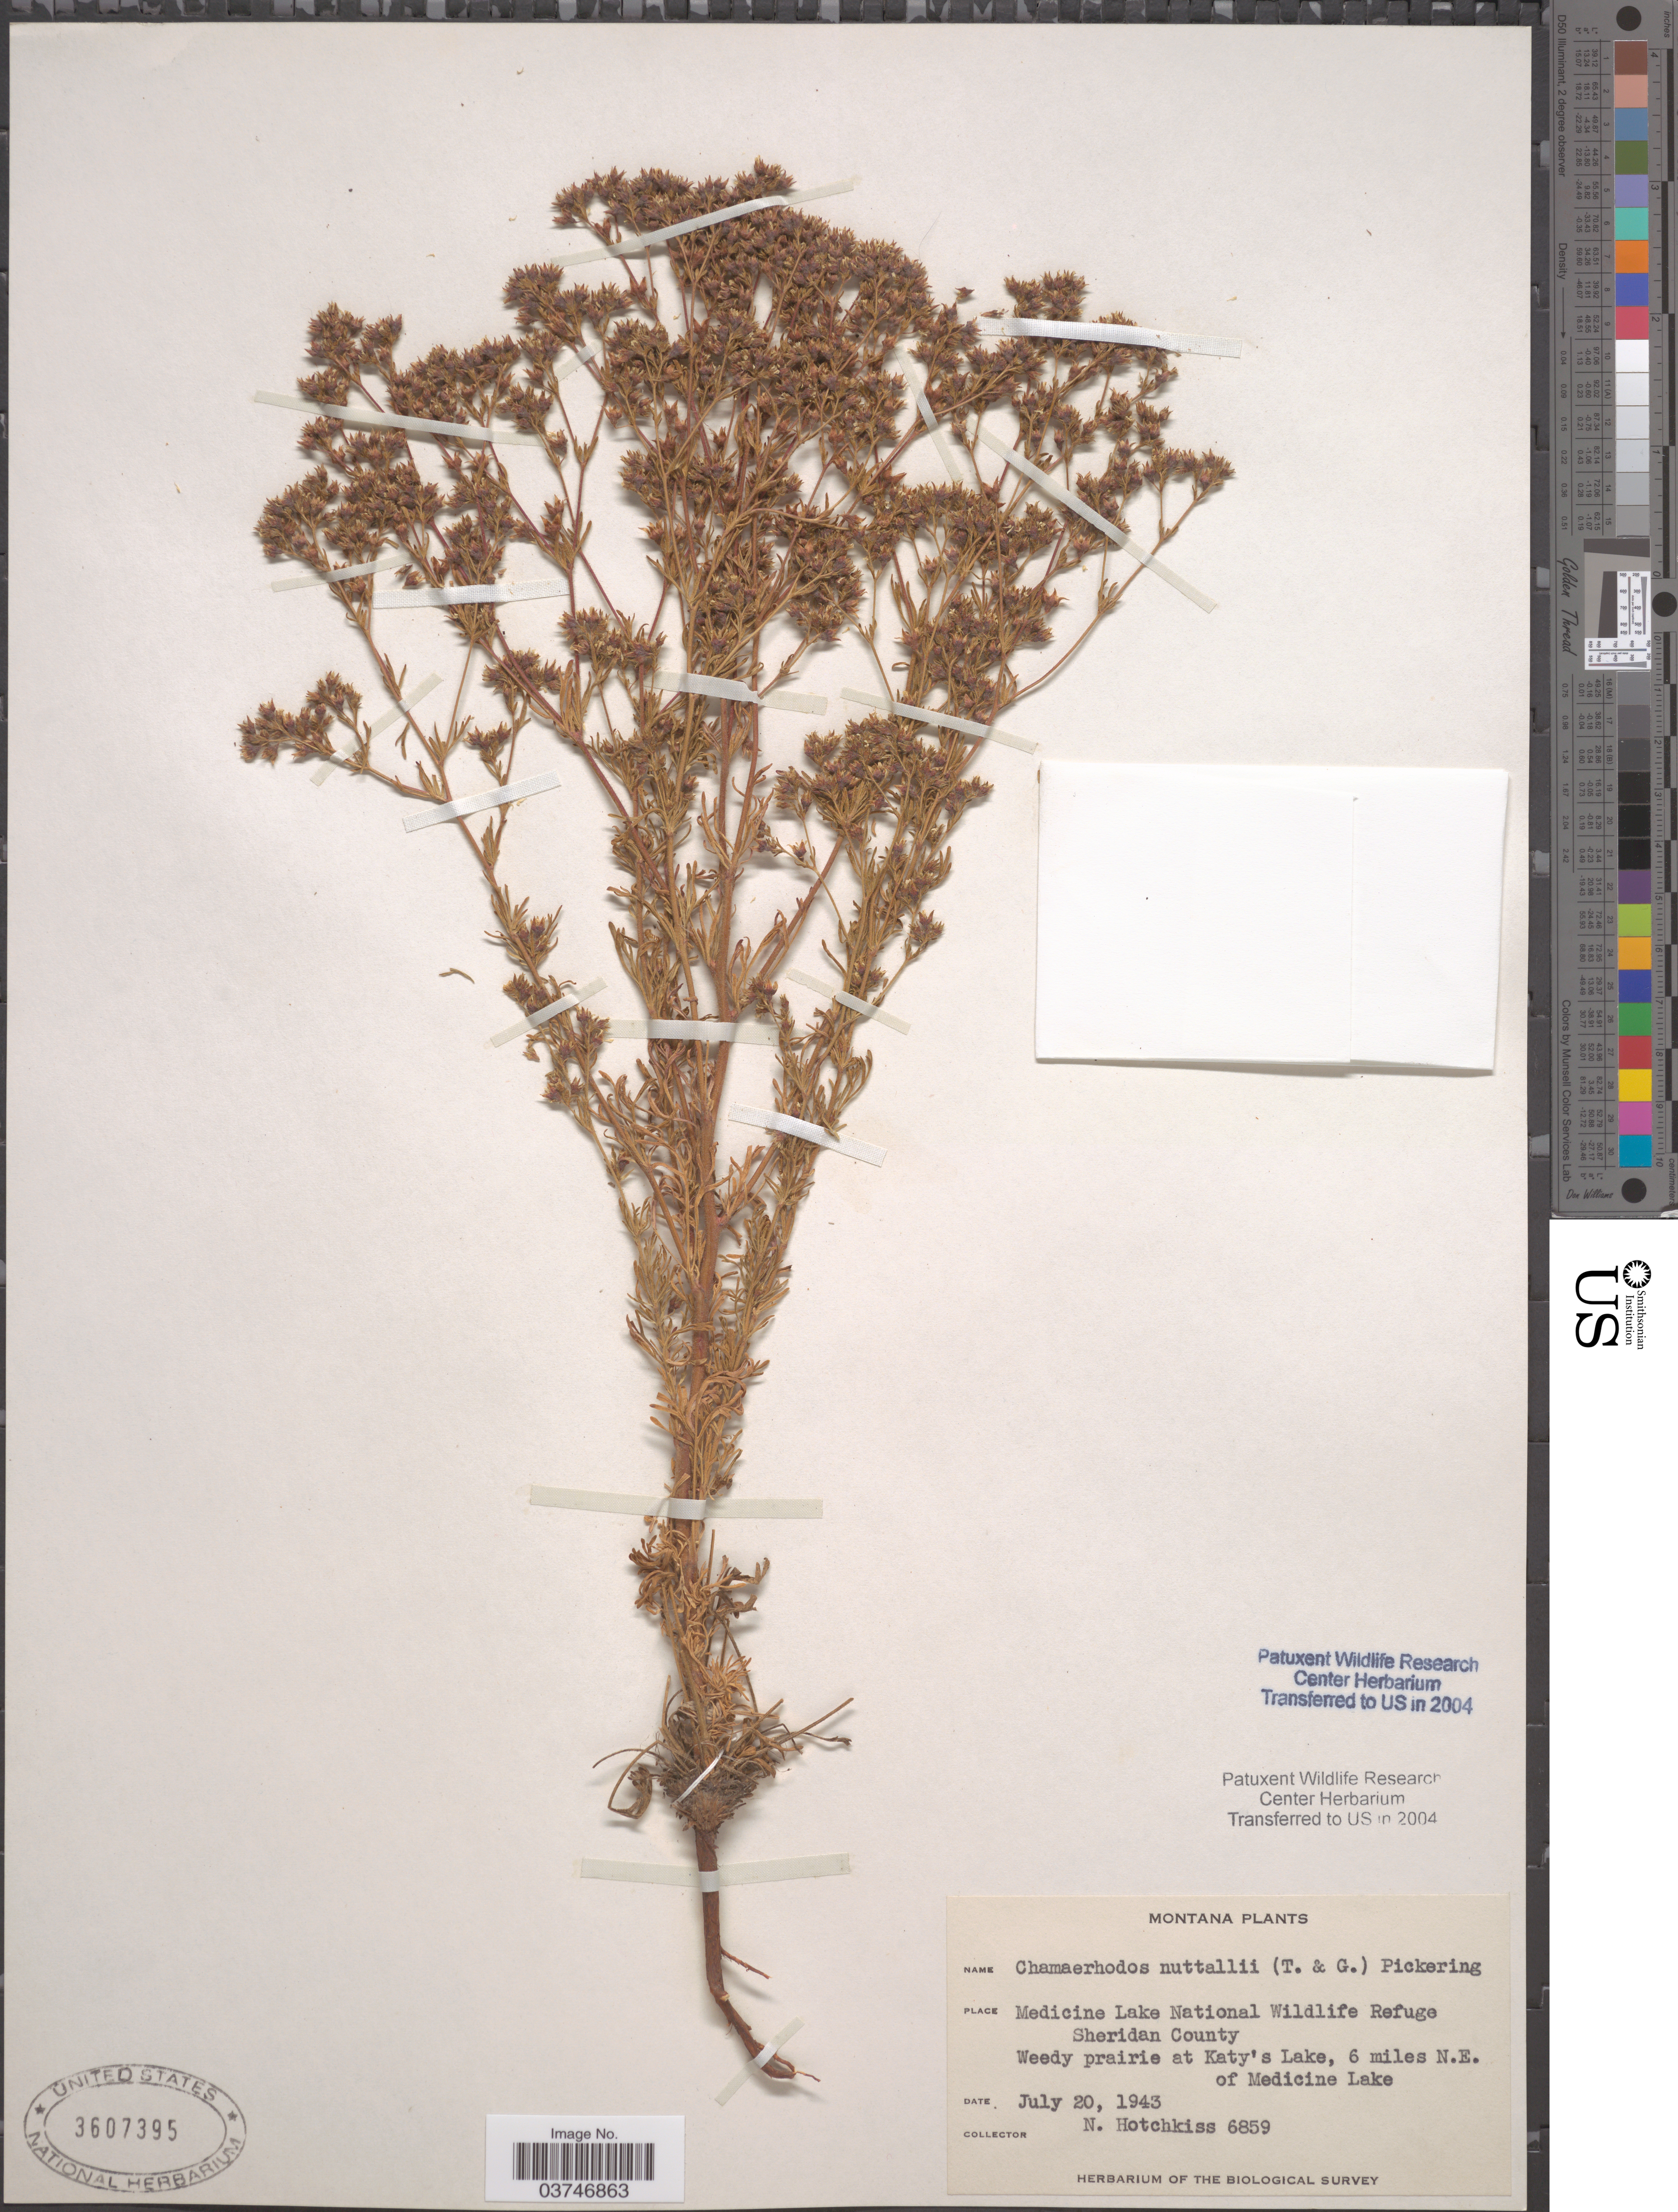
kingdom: Plantae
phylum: Tracheophyta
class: Magnoliopsida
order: Rosales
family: Rosaceae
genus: Chamaerhodos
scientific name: Chamaerhodos erecta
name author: (L.) Bunge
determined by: U.S. National Herbarium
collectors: N. Hotchkiss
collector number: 6859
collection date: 1943-07-20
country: United States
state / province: Montana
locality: Medicine Lake National Wildlife Refuge, Sheridan County. Weedy prairie at Katy's Lake, 6 miles N.E. of Medicine Lake.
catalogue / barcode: US 3607395